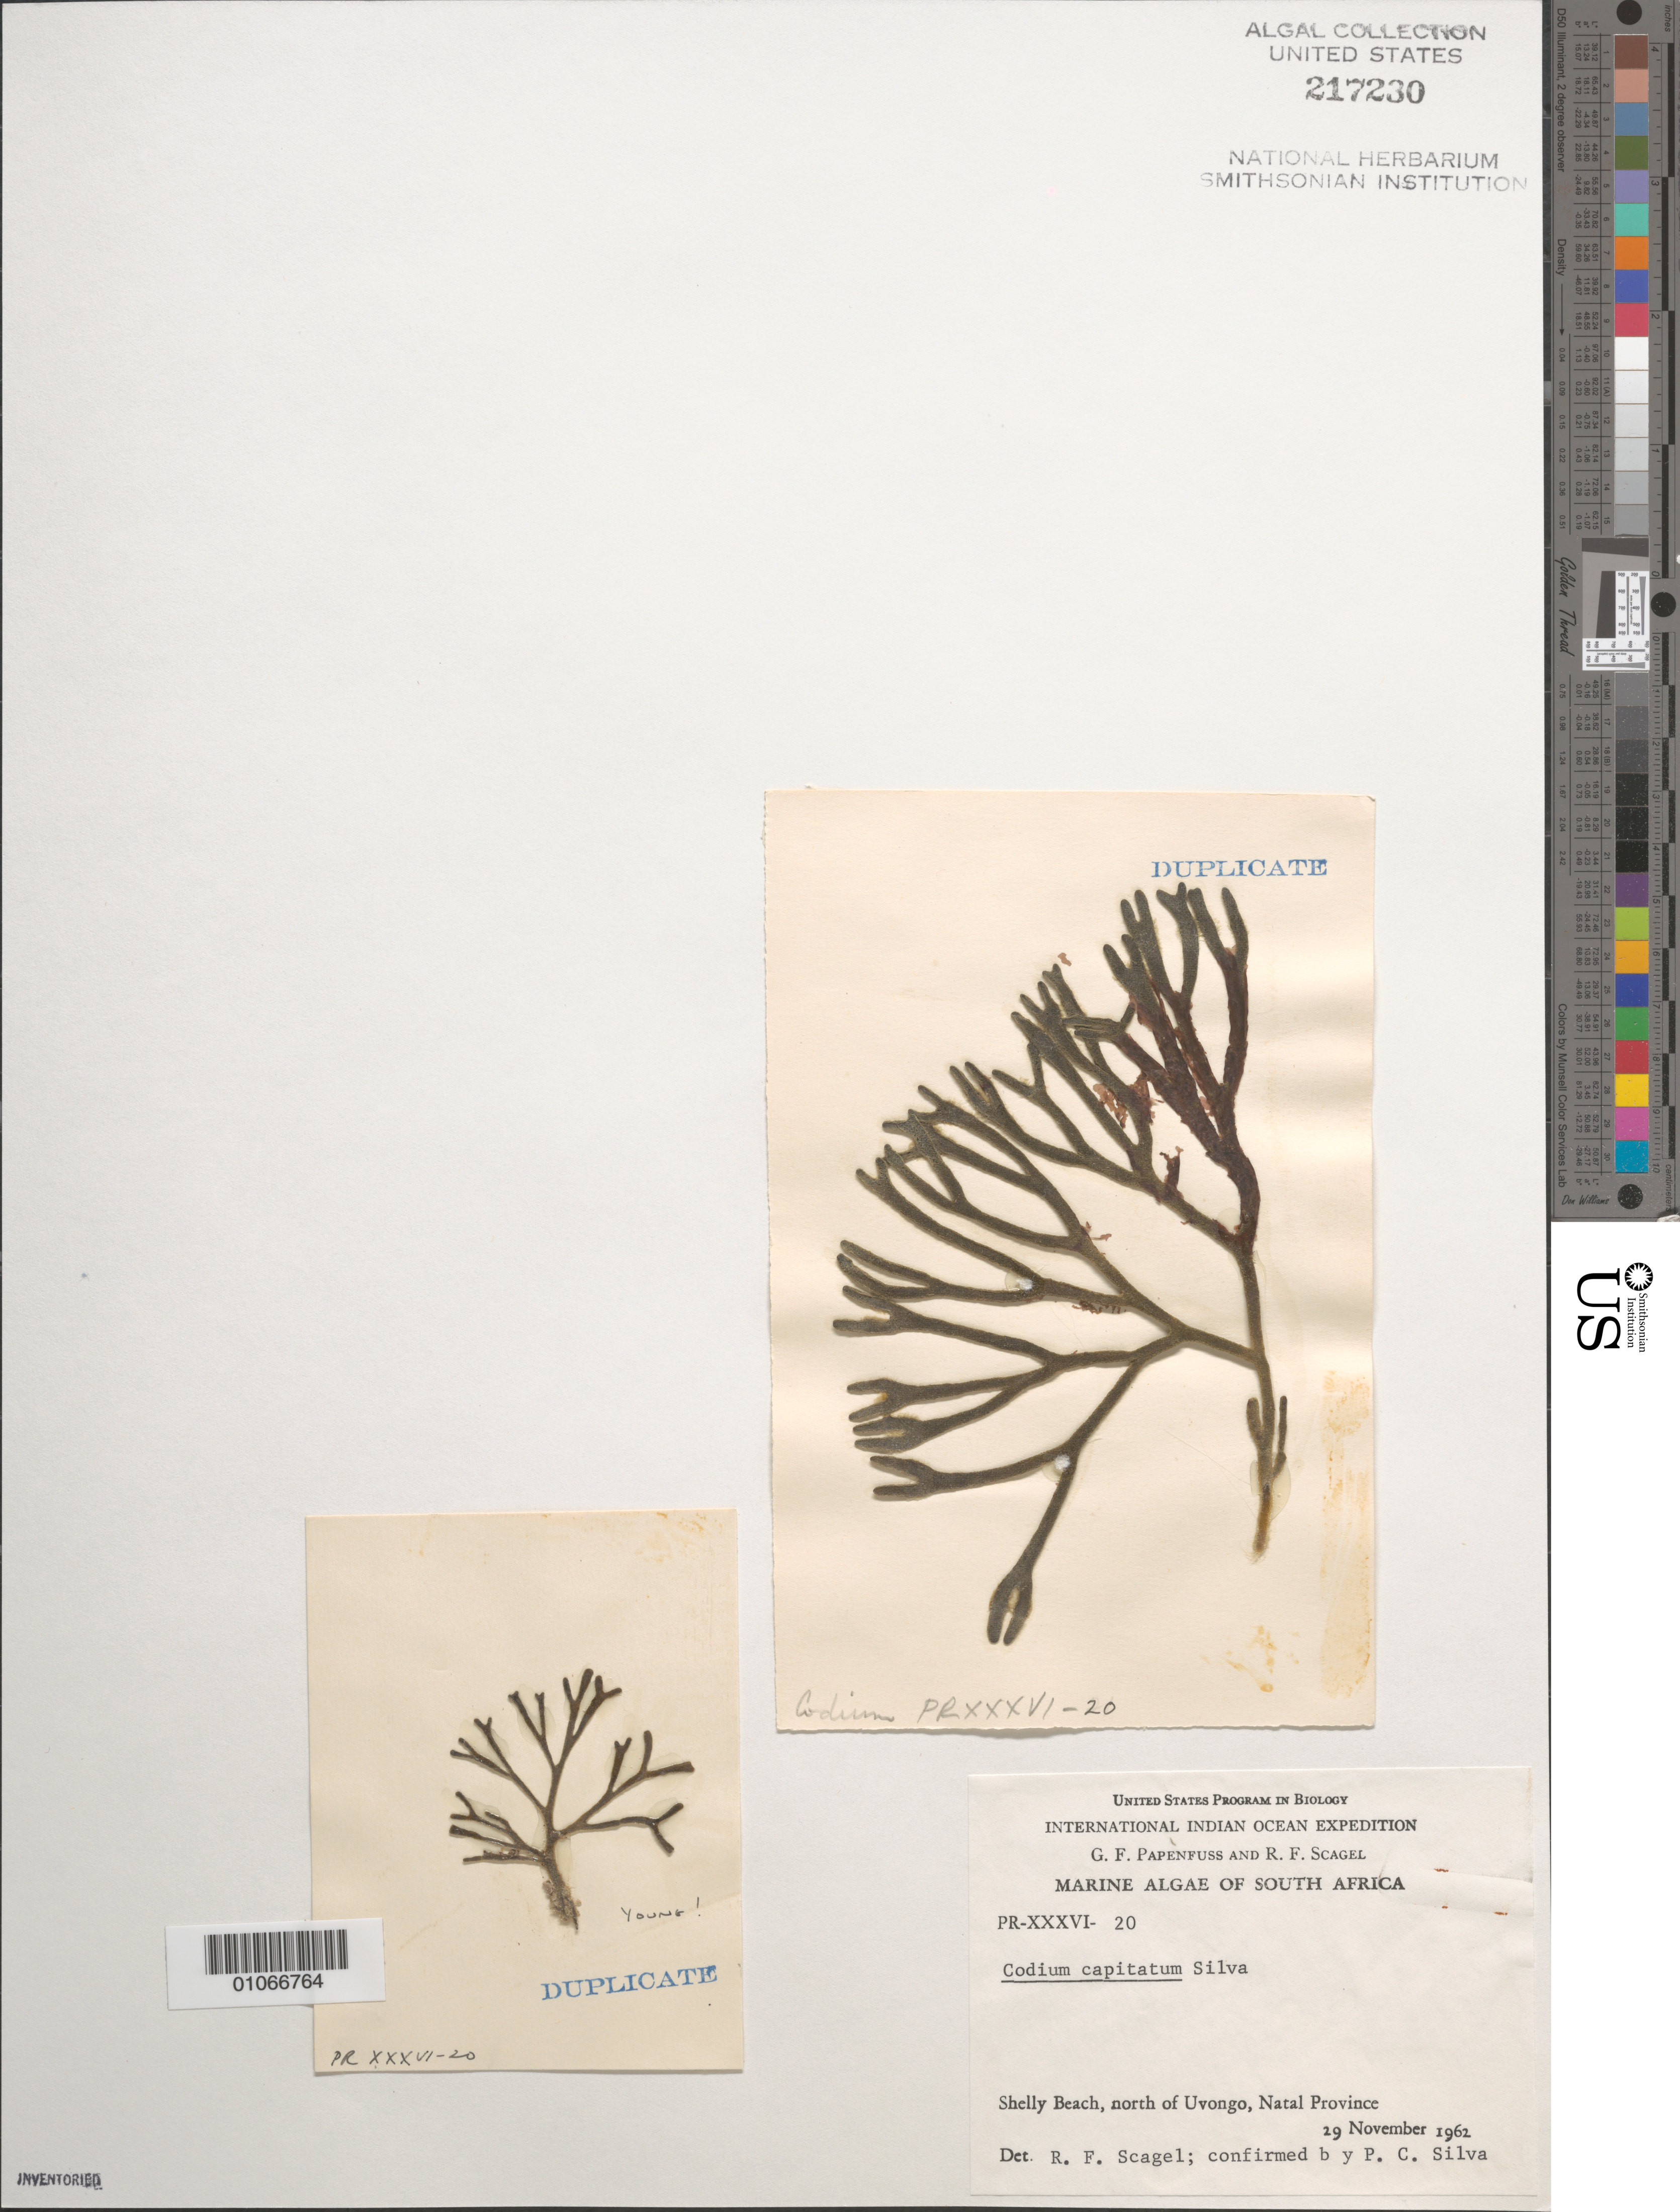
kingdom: Plantae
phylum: Chlorophyta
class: Ulvophyceae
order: Bryopsidales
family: Codiaceae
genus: Codium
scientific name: Codium capitatum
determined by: Scagel, R. F.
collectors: G. Papenfuss & R. F. Scagel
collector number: PR-XXXVI-20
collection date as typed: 29 Nov 1962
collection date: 1962-11-29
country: South Africa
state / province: KwaZulu-Natal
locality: Shelly Beach, north of Uvongo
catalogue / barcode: US 217230